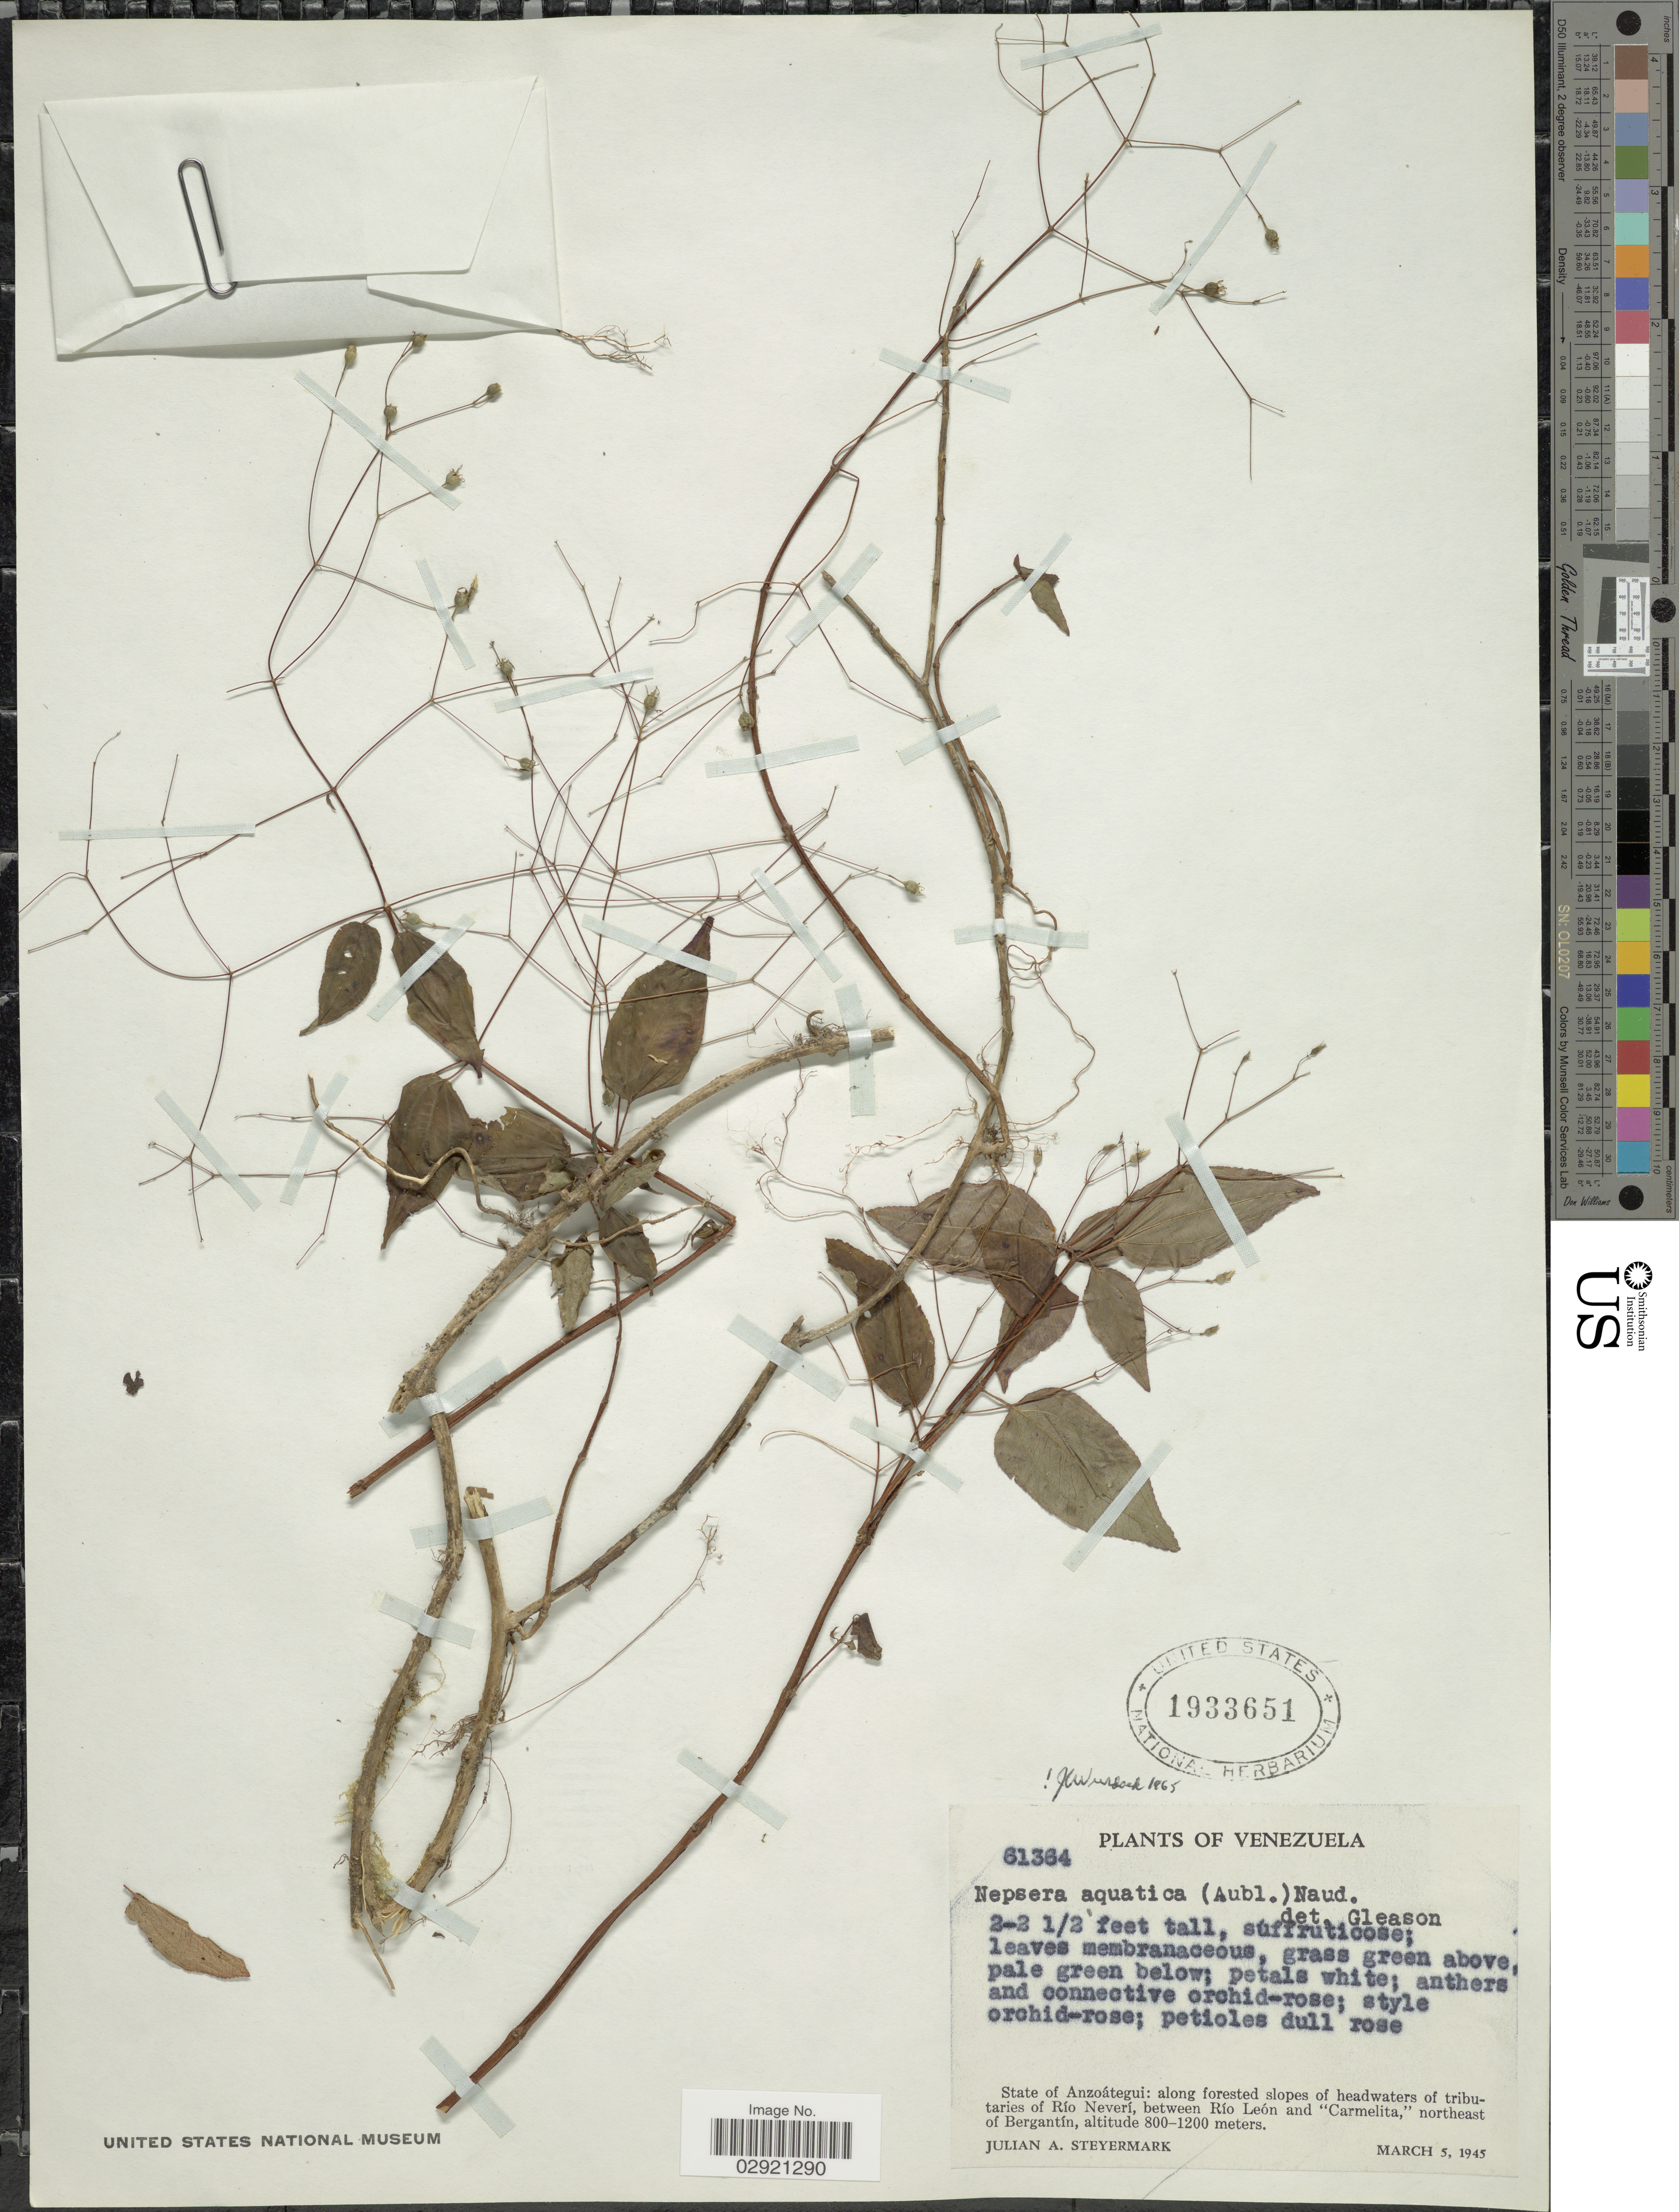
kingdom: Plantae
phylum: Tracheophyta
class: Magnoliopsida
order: Myrtales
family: Melastomataceae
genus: Nepsera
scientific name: Nepsera aquatica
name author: (Aubl.) Naudin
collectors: J. Steyermark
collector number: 61364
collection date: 1945-03-05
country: Venezuela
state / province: Anzoategui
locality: Along forested slopes of headwaters of tributaries of Río Neverí, between Río León and "Carmelita," northeast of Bergantín.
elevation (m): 800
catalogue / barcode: US 1933651